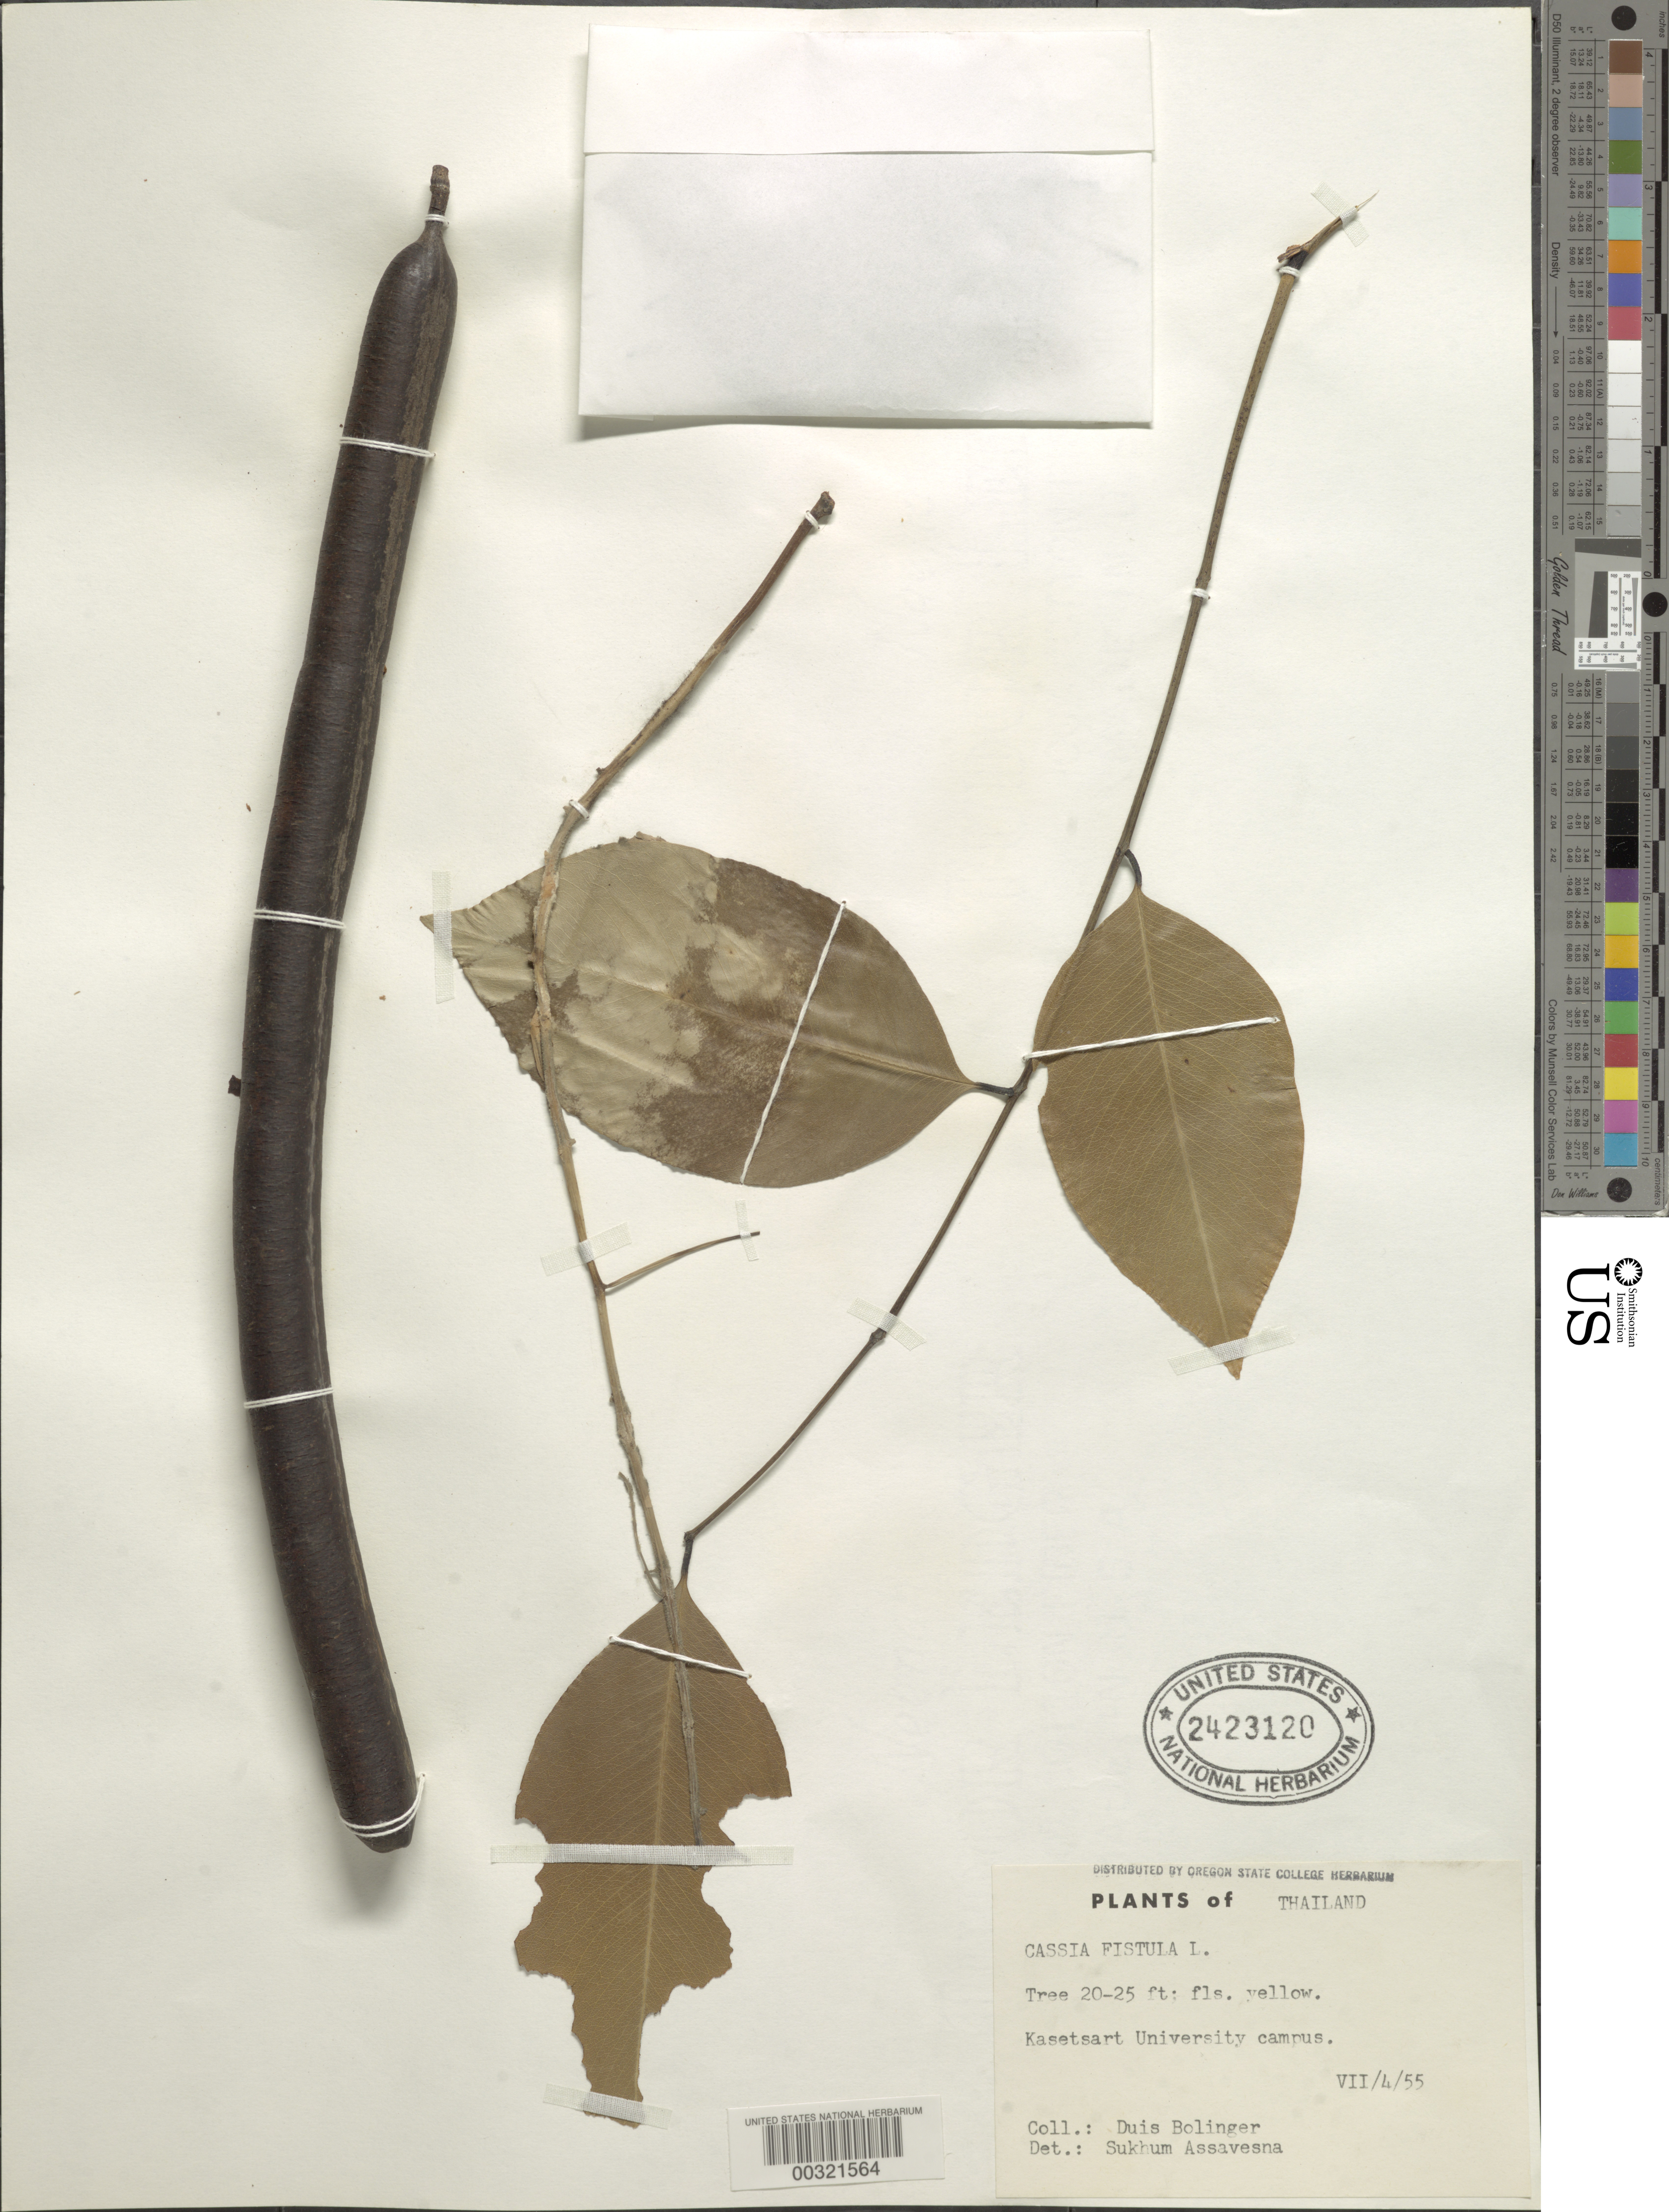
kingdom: Plantae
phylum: Tracheophyta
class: Magnoliopsida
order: Fabales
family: Fabaceae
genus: Cassia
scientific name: Cassia fistula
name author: L.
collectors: D. Bolinger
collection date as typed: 04 Jul 1955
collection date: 1955-07-04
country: Thailand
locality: Kasetsart university campus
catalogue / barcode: US 2423120